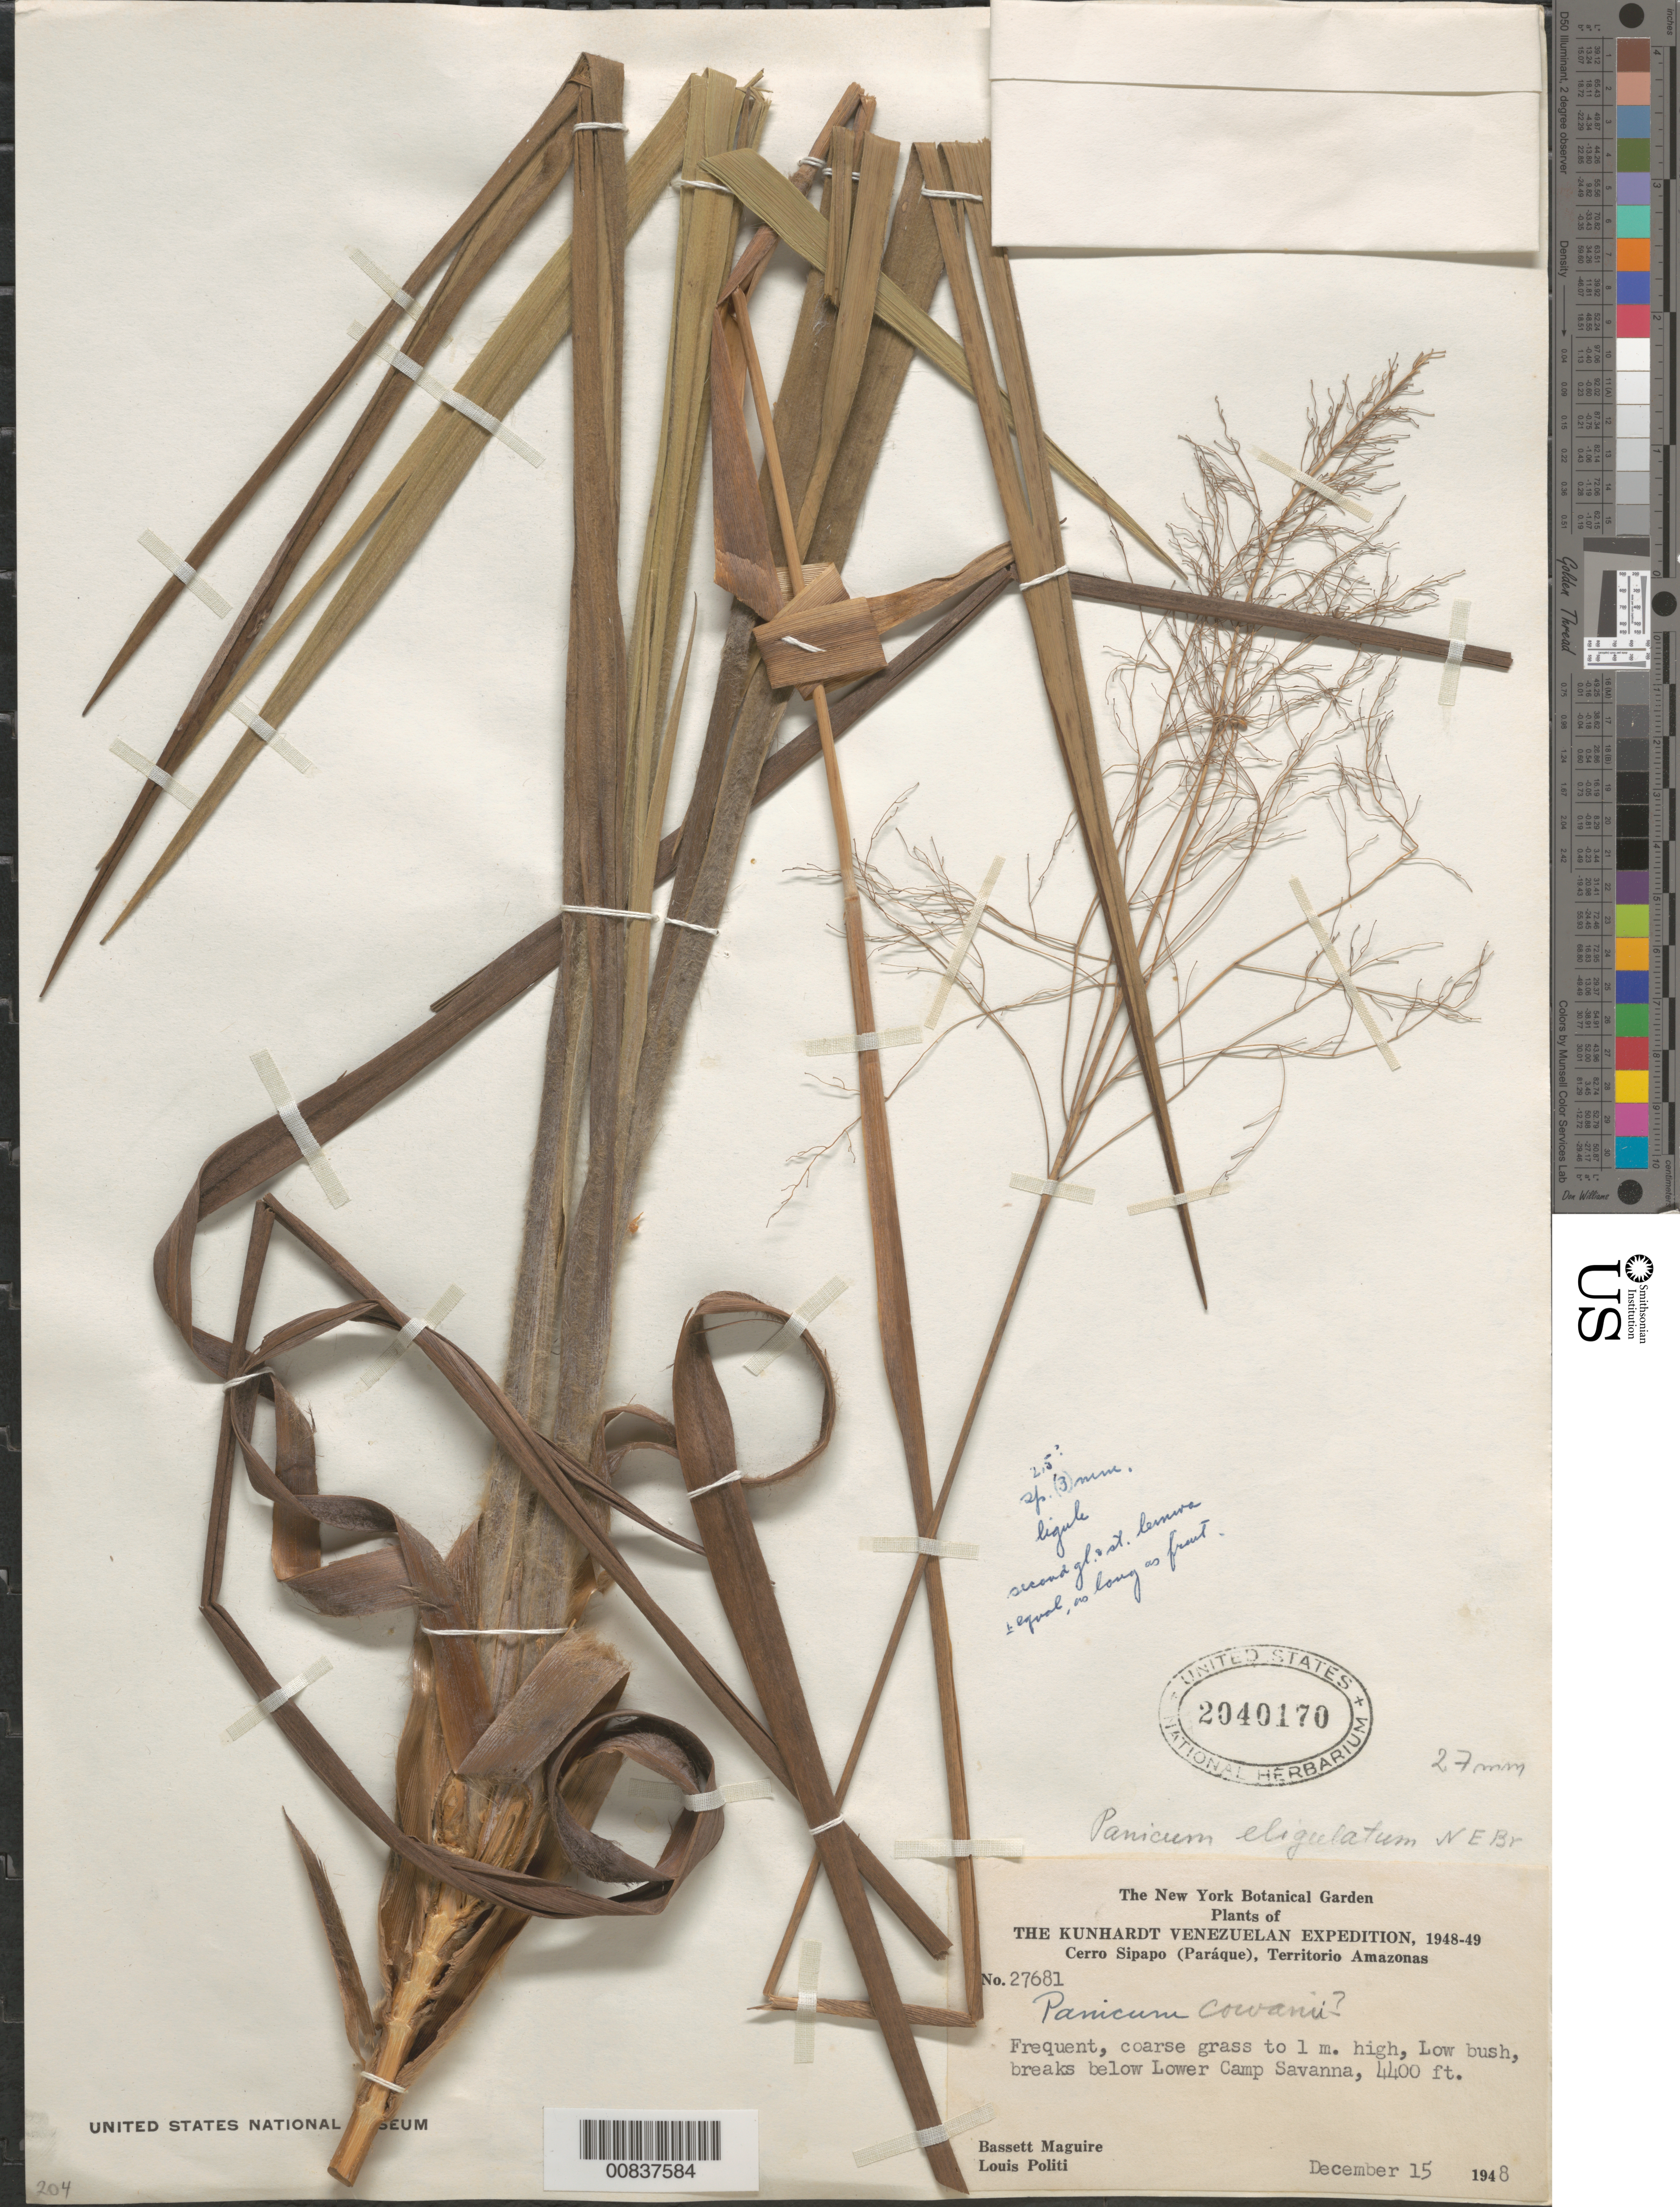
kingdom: Plantae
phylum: Tracheophyta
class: Liliopsida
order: Poales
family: Poaceae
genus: Panicum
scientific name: Panicum chnoodes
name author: Trin.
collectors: B. Maguire & L. Politi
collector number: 27681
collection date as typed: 15-Dec-48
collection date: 1948-12-15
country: Venezuela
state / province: Amazonas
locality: Cerro Sipapo (Paráque), breaks below Lower Camp Savanna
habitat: Low bush, breaks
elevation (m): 1341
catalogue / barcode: US 2040170